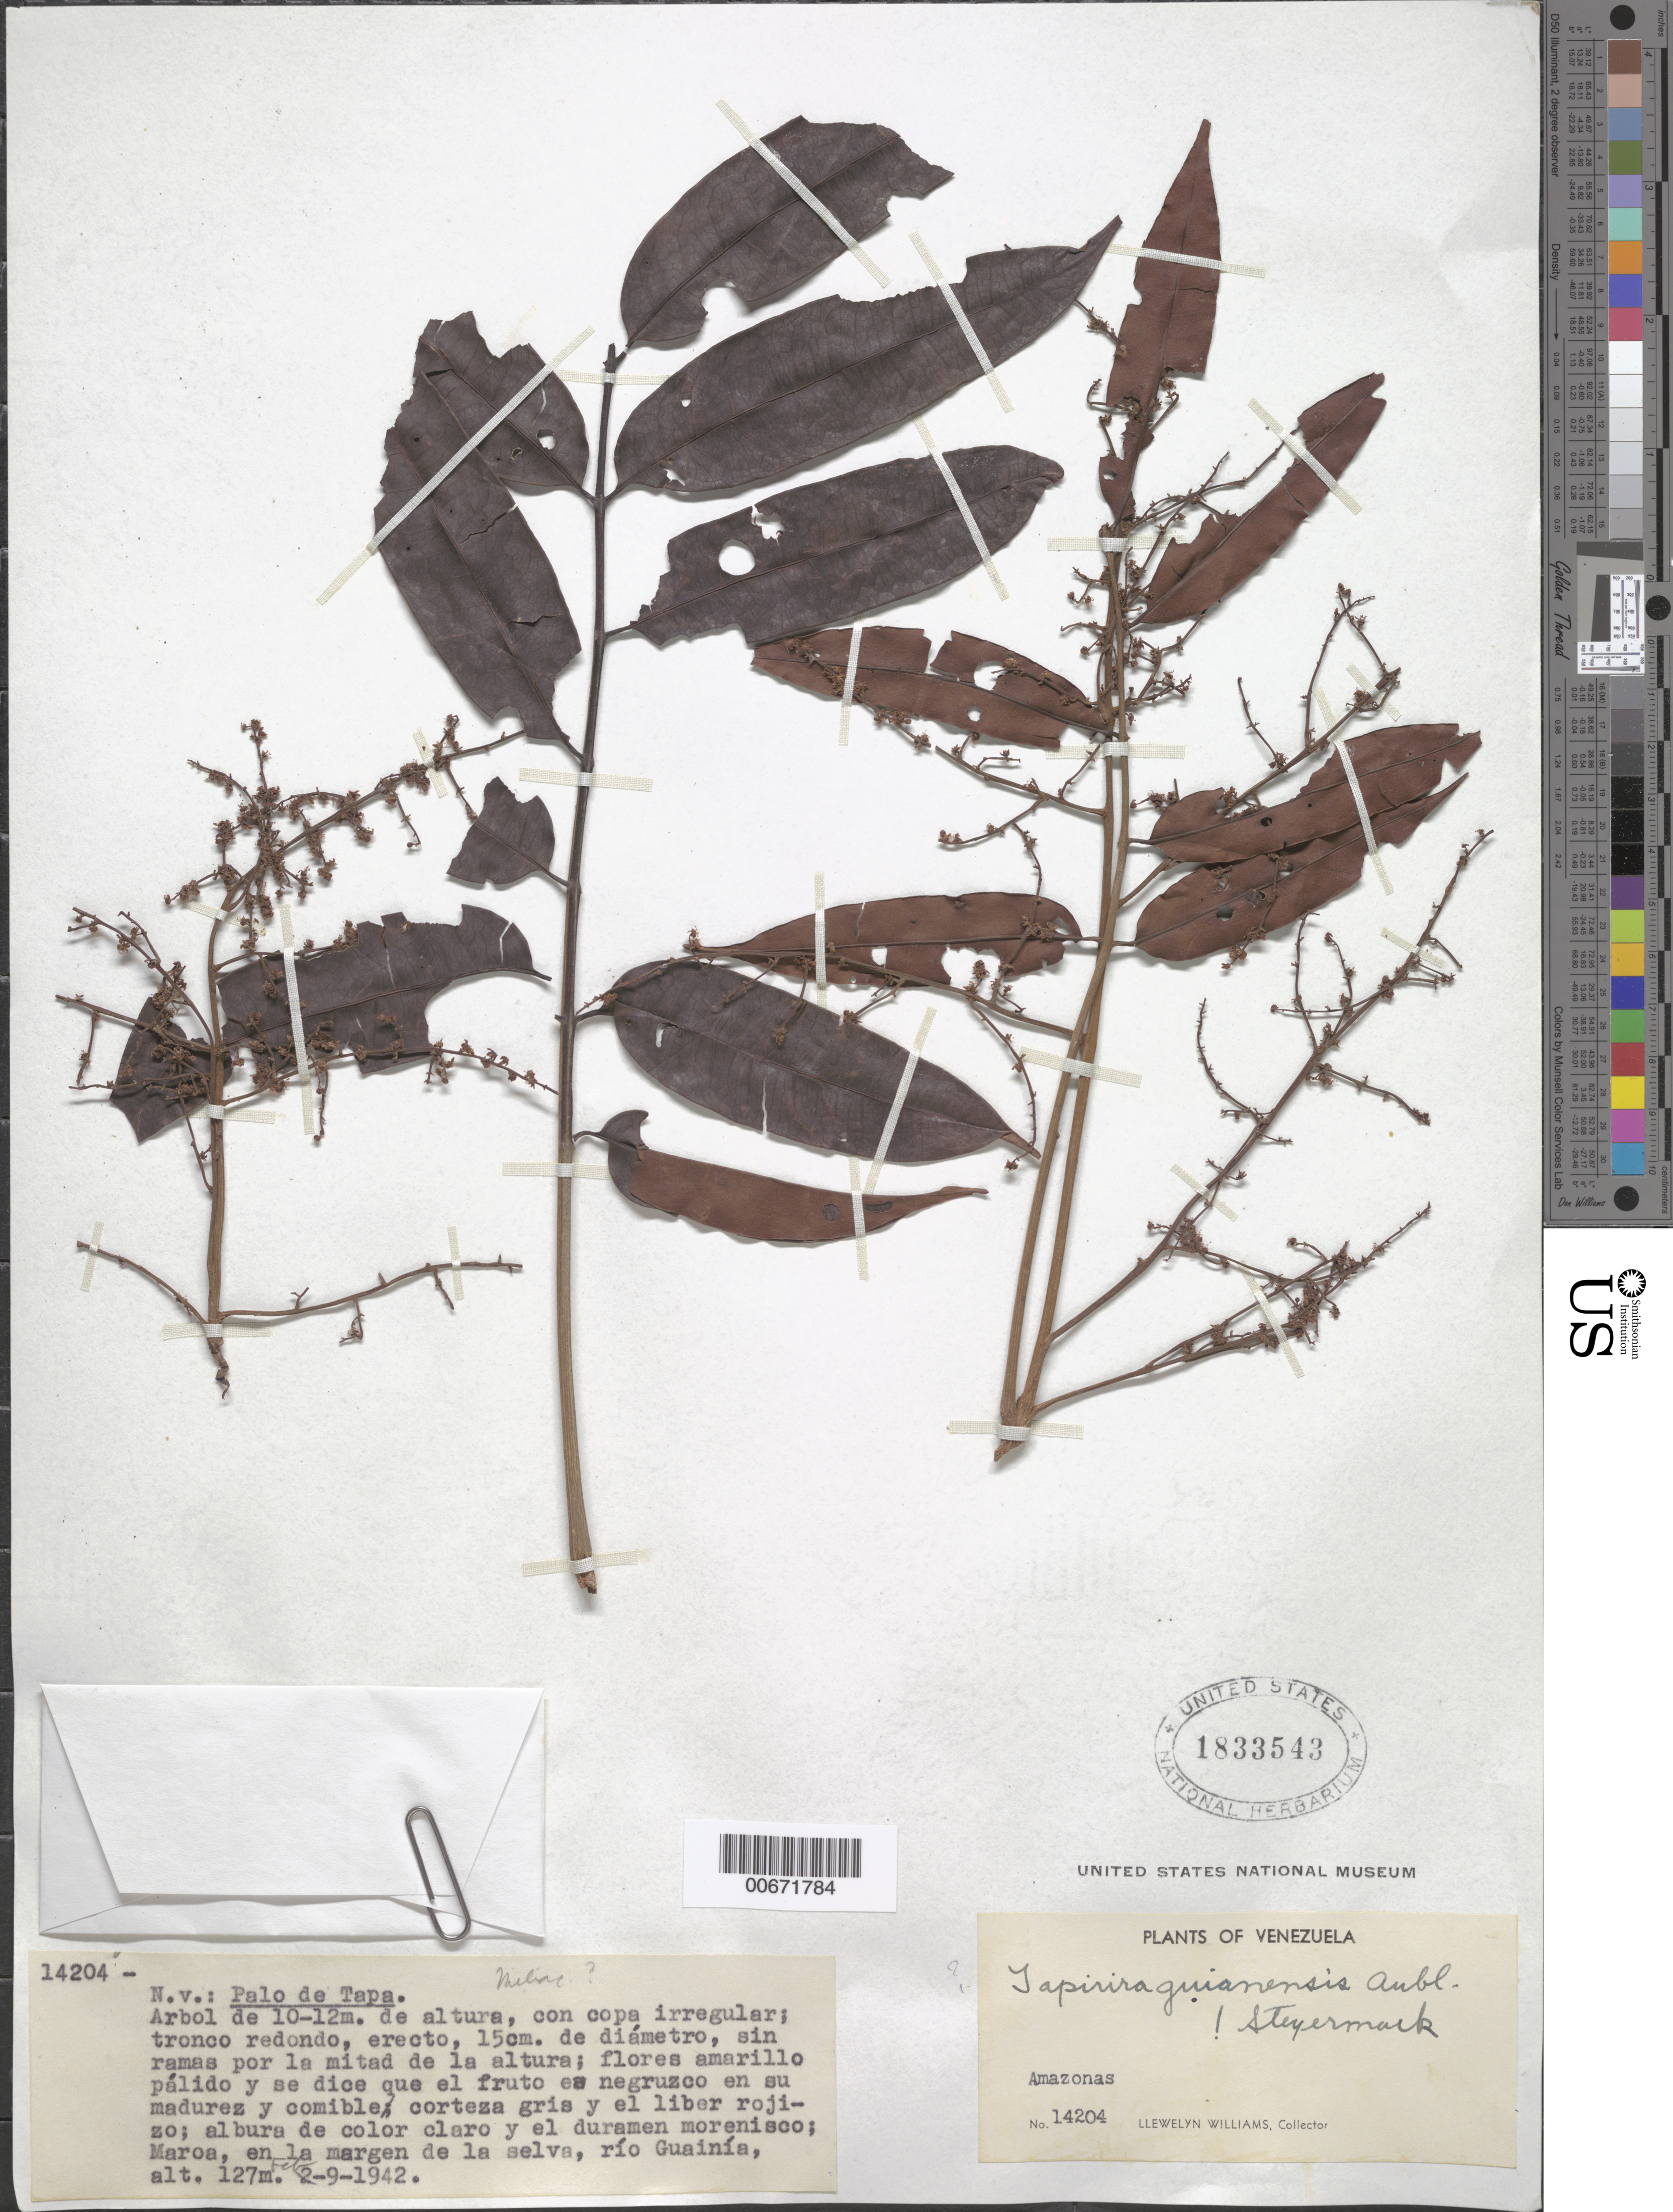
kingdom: Plantae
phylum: Tracheophyta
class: Magnoliopsida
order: Sapindales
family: Anacardiaceae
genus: Tapirira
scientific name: Tapirira guianensis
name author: Aubl.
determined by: Steyermark, Julian A., (VEN)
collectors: Ll. Williams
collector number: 14204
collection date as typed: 9-Feb-42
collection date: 1942-02-09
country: Venezuela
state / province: Amazonas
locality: Maroa, Río Guainía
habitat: Border of forest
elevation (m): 127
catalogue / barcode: US 1833543